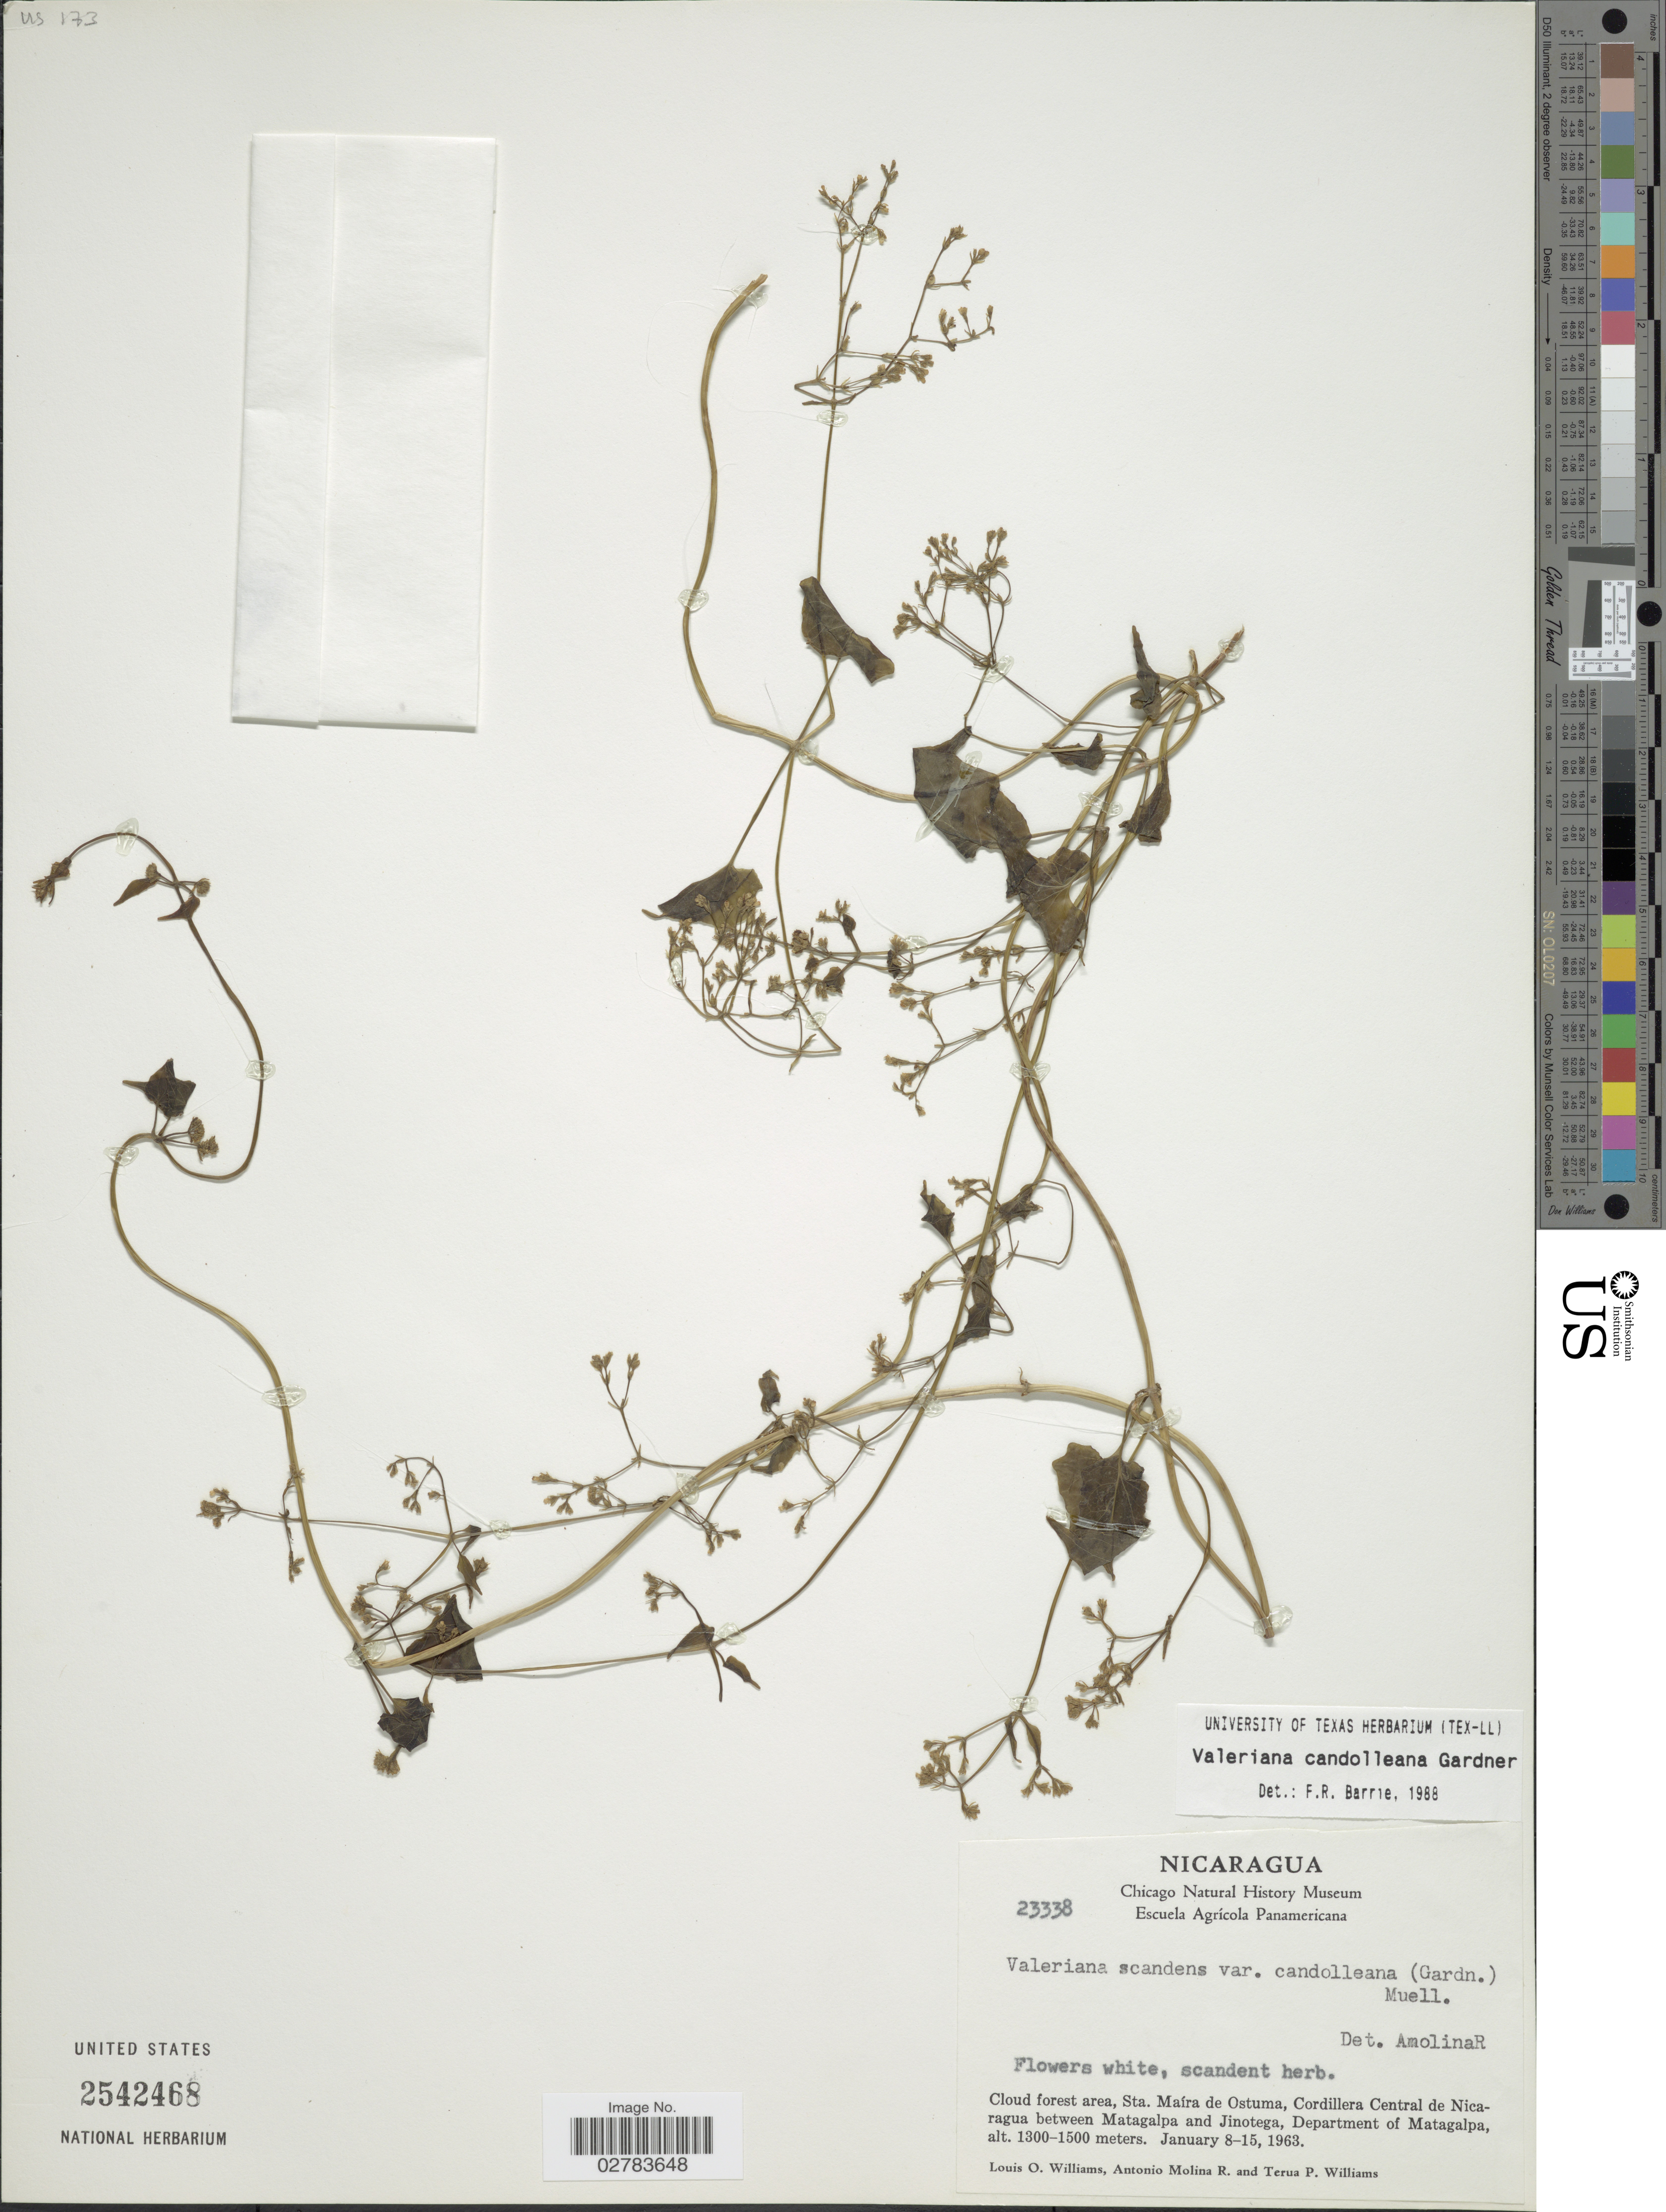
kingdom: Plantae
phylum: Tracheophyta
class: Magnoliopsida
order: Dipsacales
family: Caprifoliaceae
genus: Valeriana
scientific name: Valeriana candolleana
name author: Gardner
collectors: L. O. Williams, A. Molina R. & T. Williams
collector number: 23338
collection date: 1963-01-08/1963-01-15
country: Nicaragua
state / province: Matagalpa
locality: Cloud forest area, Sta. Maíra de Ostuma, Cordillera Central de Nicaragua between Matagalpa and Jinotega, Department of Matagalpa.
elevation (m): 1300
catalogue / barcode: US 2542468